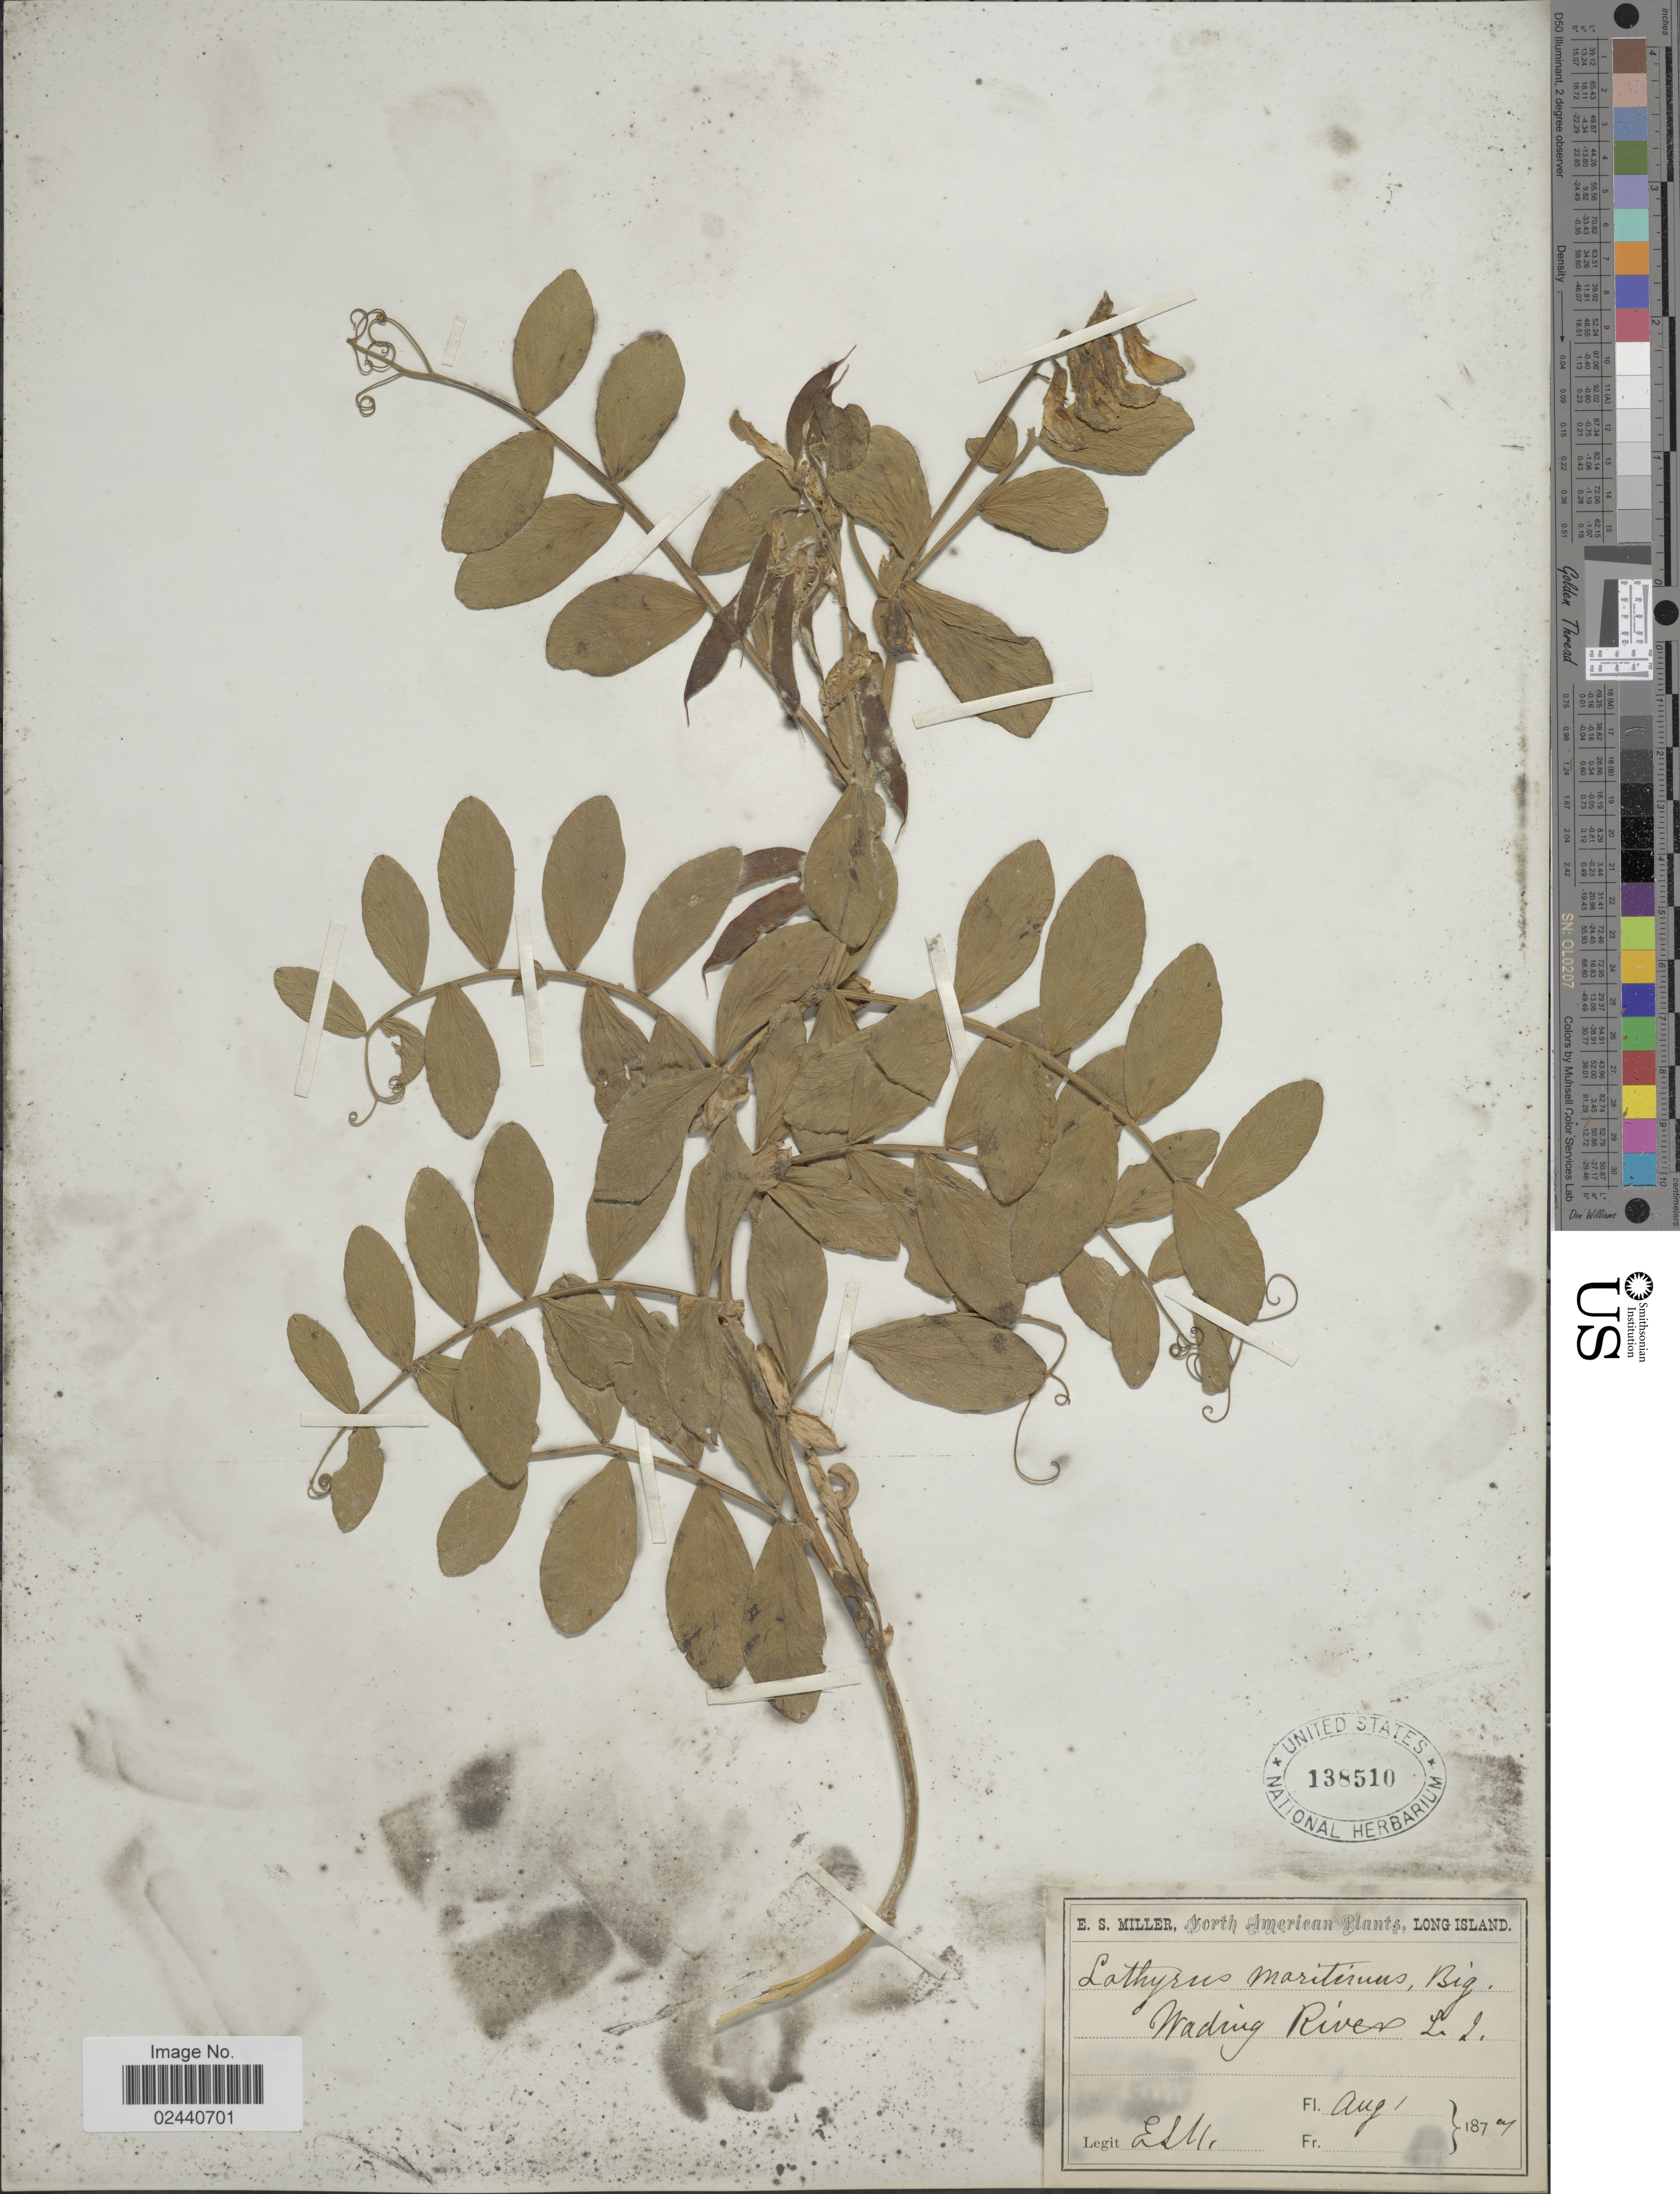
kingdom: Plantae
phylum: Tracheophyta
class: Magnoliopsida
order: Fabales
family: Fabaceae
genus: Lathyrus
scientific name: Lathyrus japonicus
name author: Willd.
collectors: E. S. Miller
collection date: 1877-08-01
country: United States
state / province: New York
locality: Wading River, L. I.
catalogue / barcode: US 138510